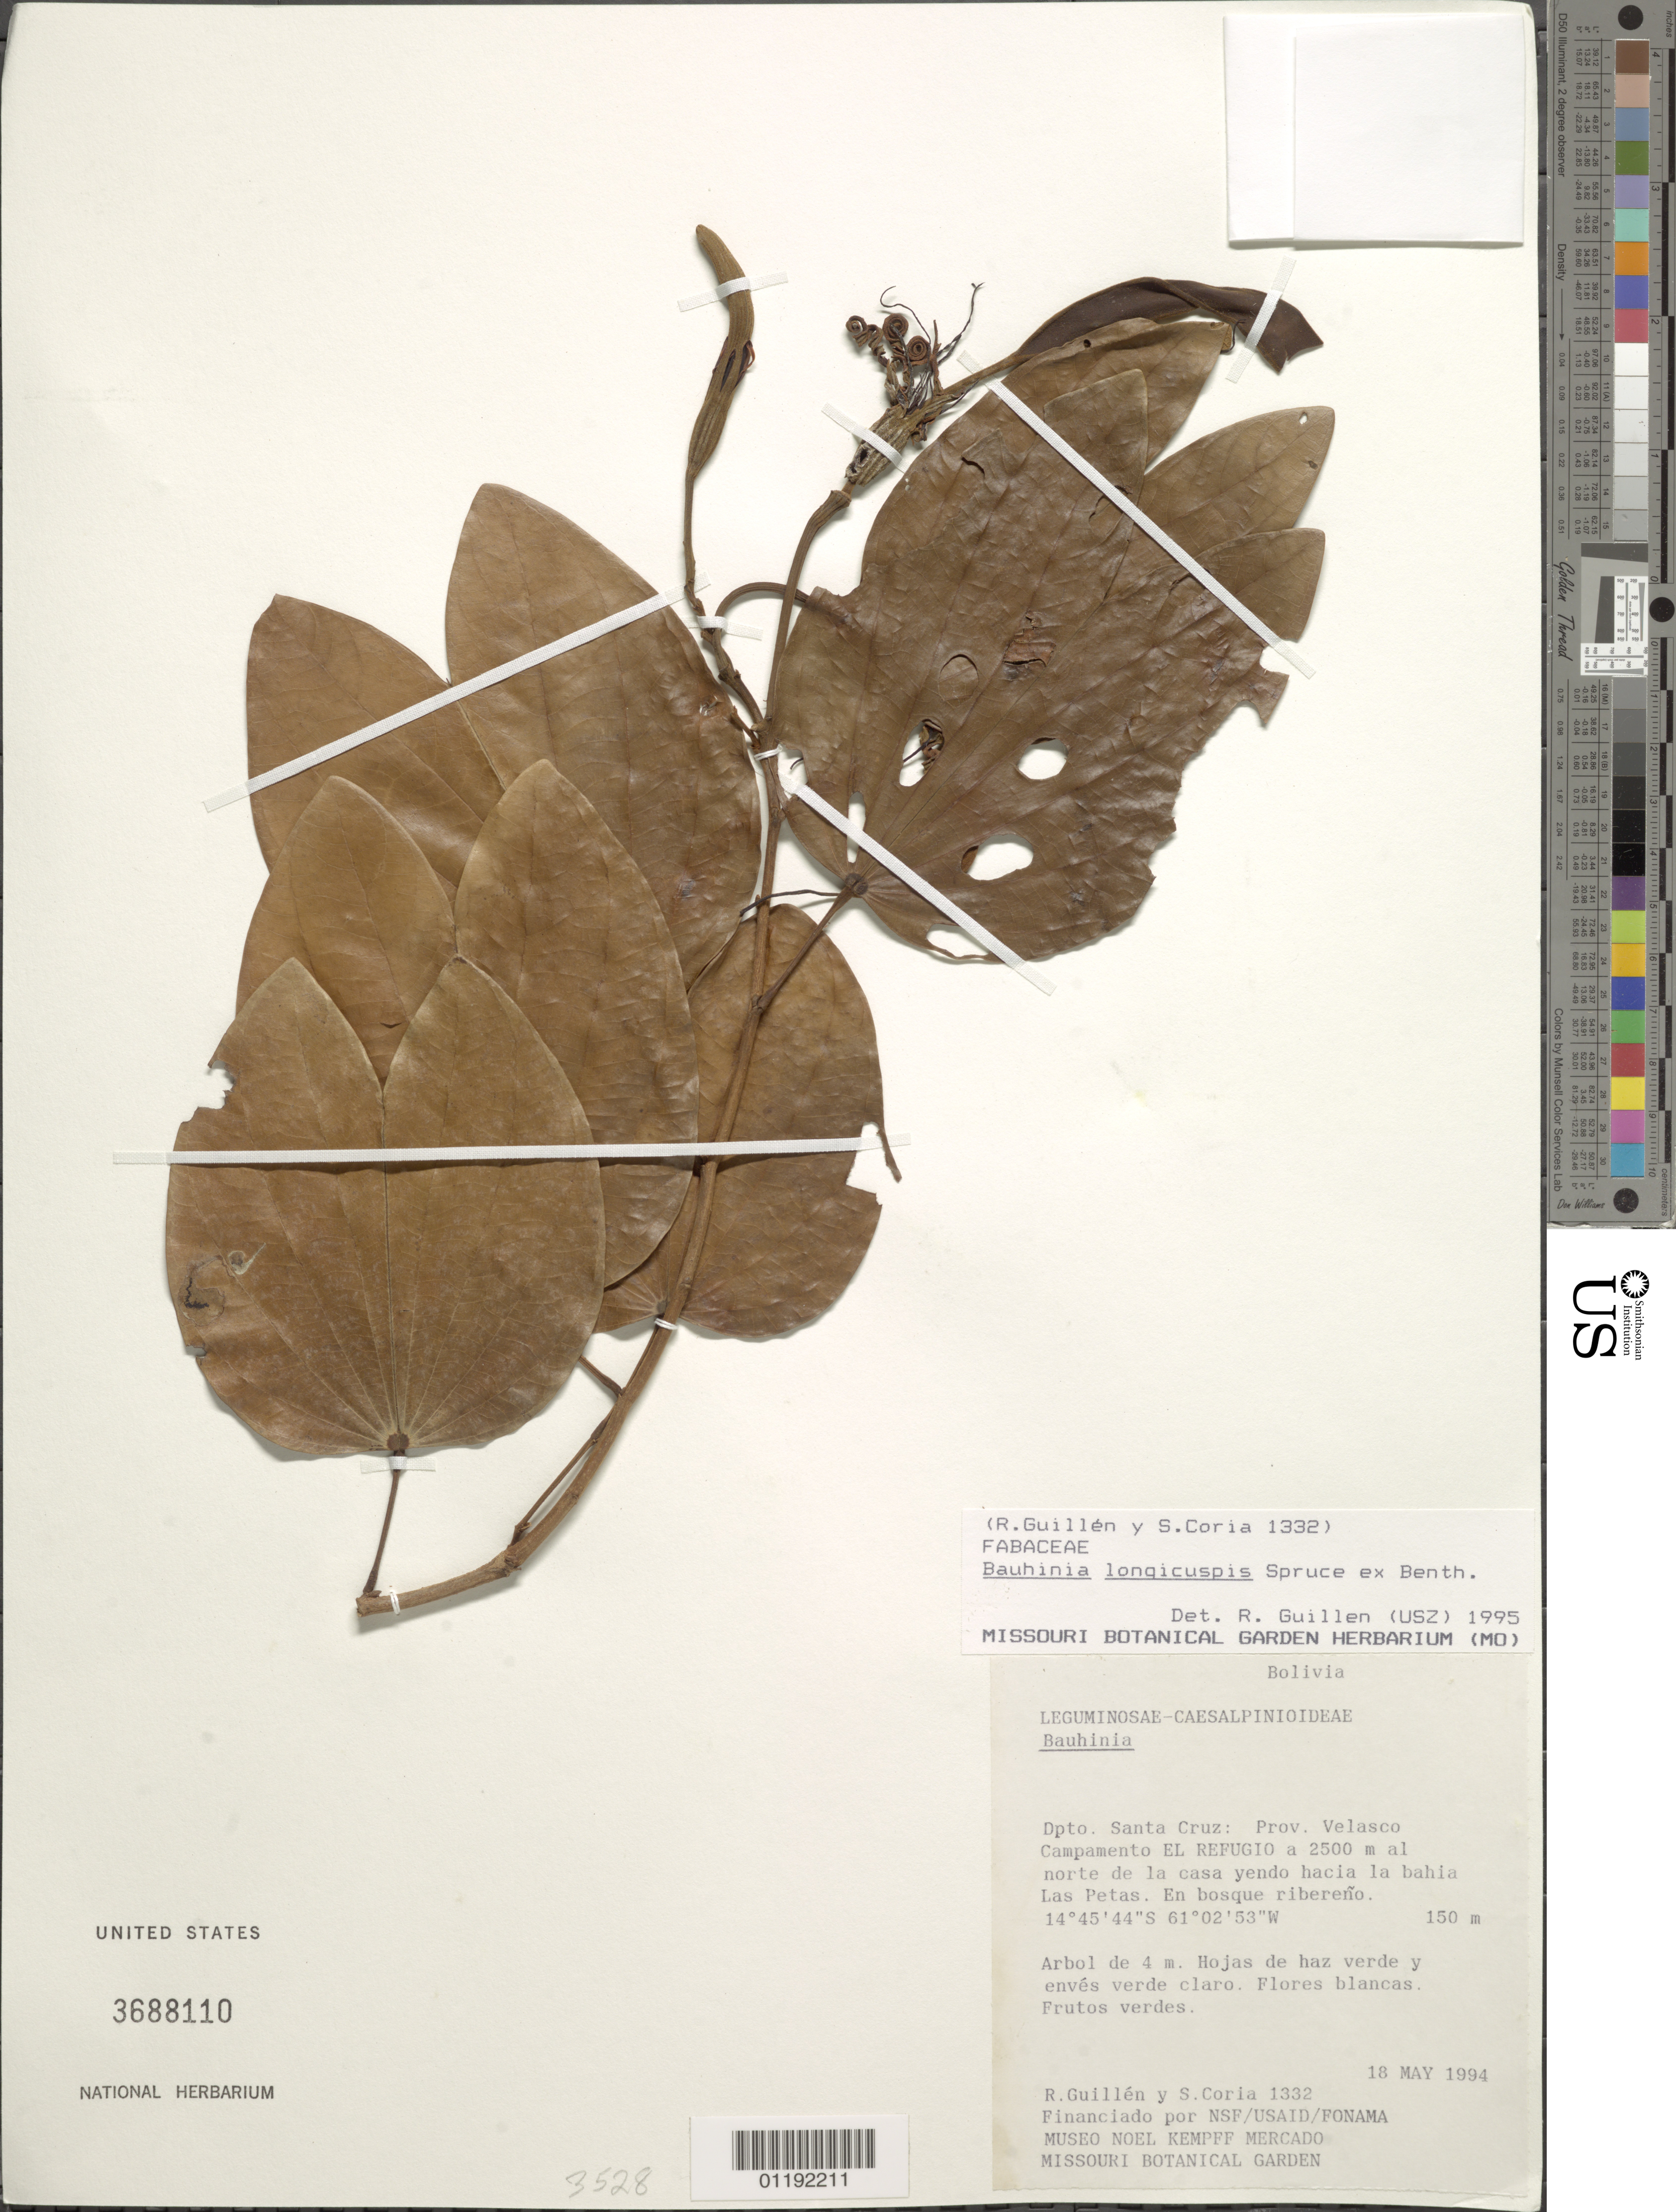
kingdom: Plantae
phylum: Tracheophyta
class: Magnoliopsida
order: Fabales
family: Fabaceae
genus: Bauhinia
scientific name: Bauhinia longicuspis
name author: Spruce ex Benth.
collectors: R. Guillén V. & S. Coria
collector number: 1332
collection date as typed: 18 May 1994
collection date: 1994-05-18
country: Bolivia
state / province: Santa Cruz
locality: Velasco, Campamento El Refugio a 2500 m al norte de la casa.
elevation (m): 150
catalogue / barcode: US 3688110